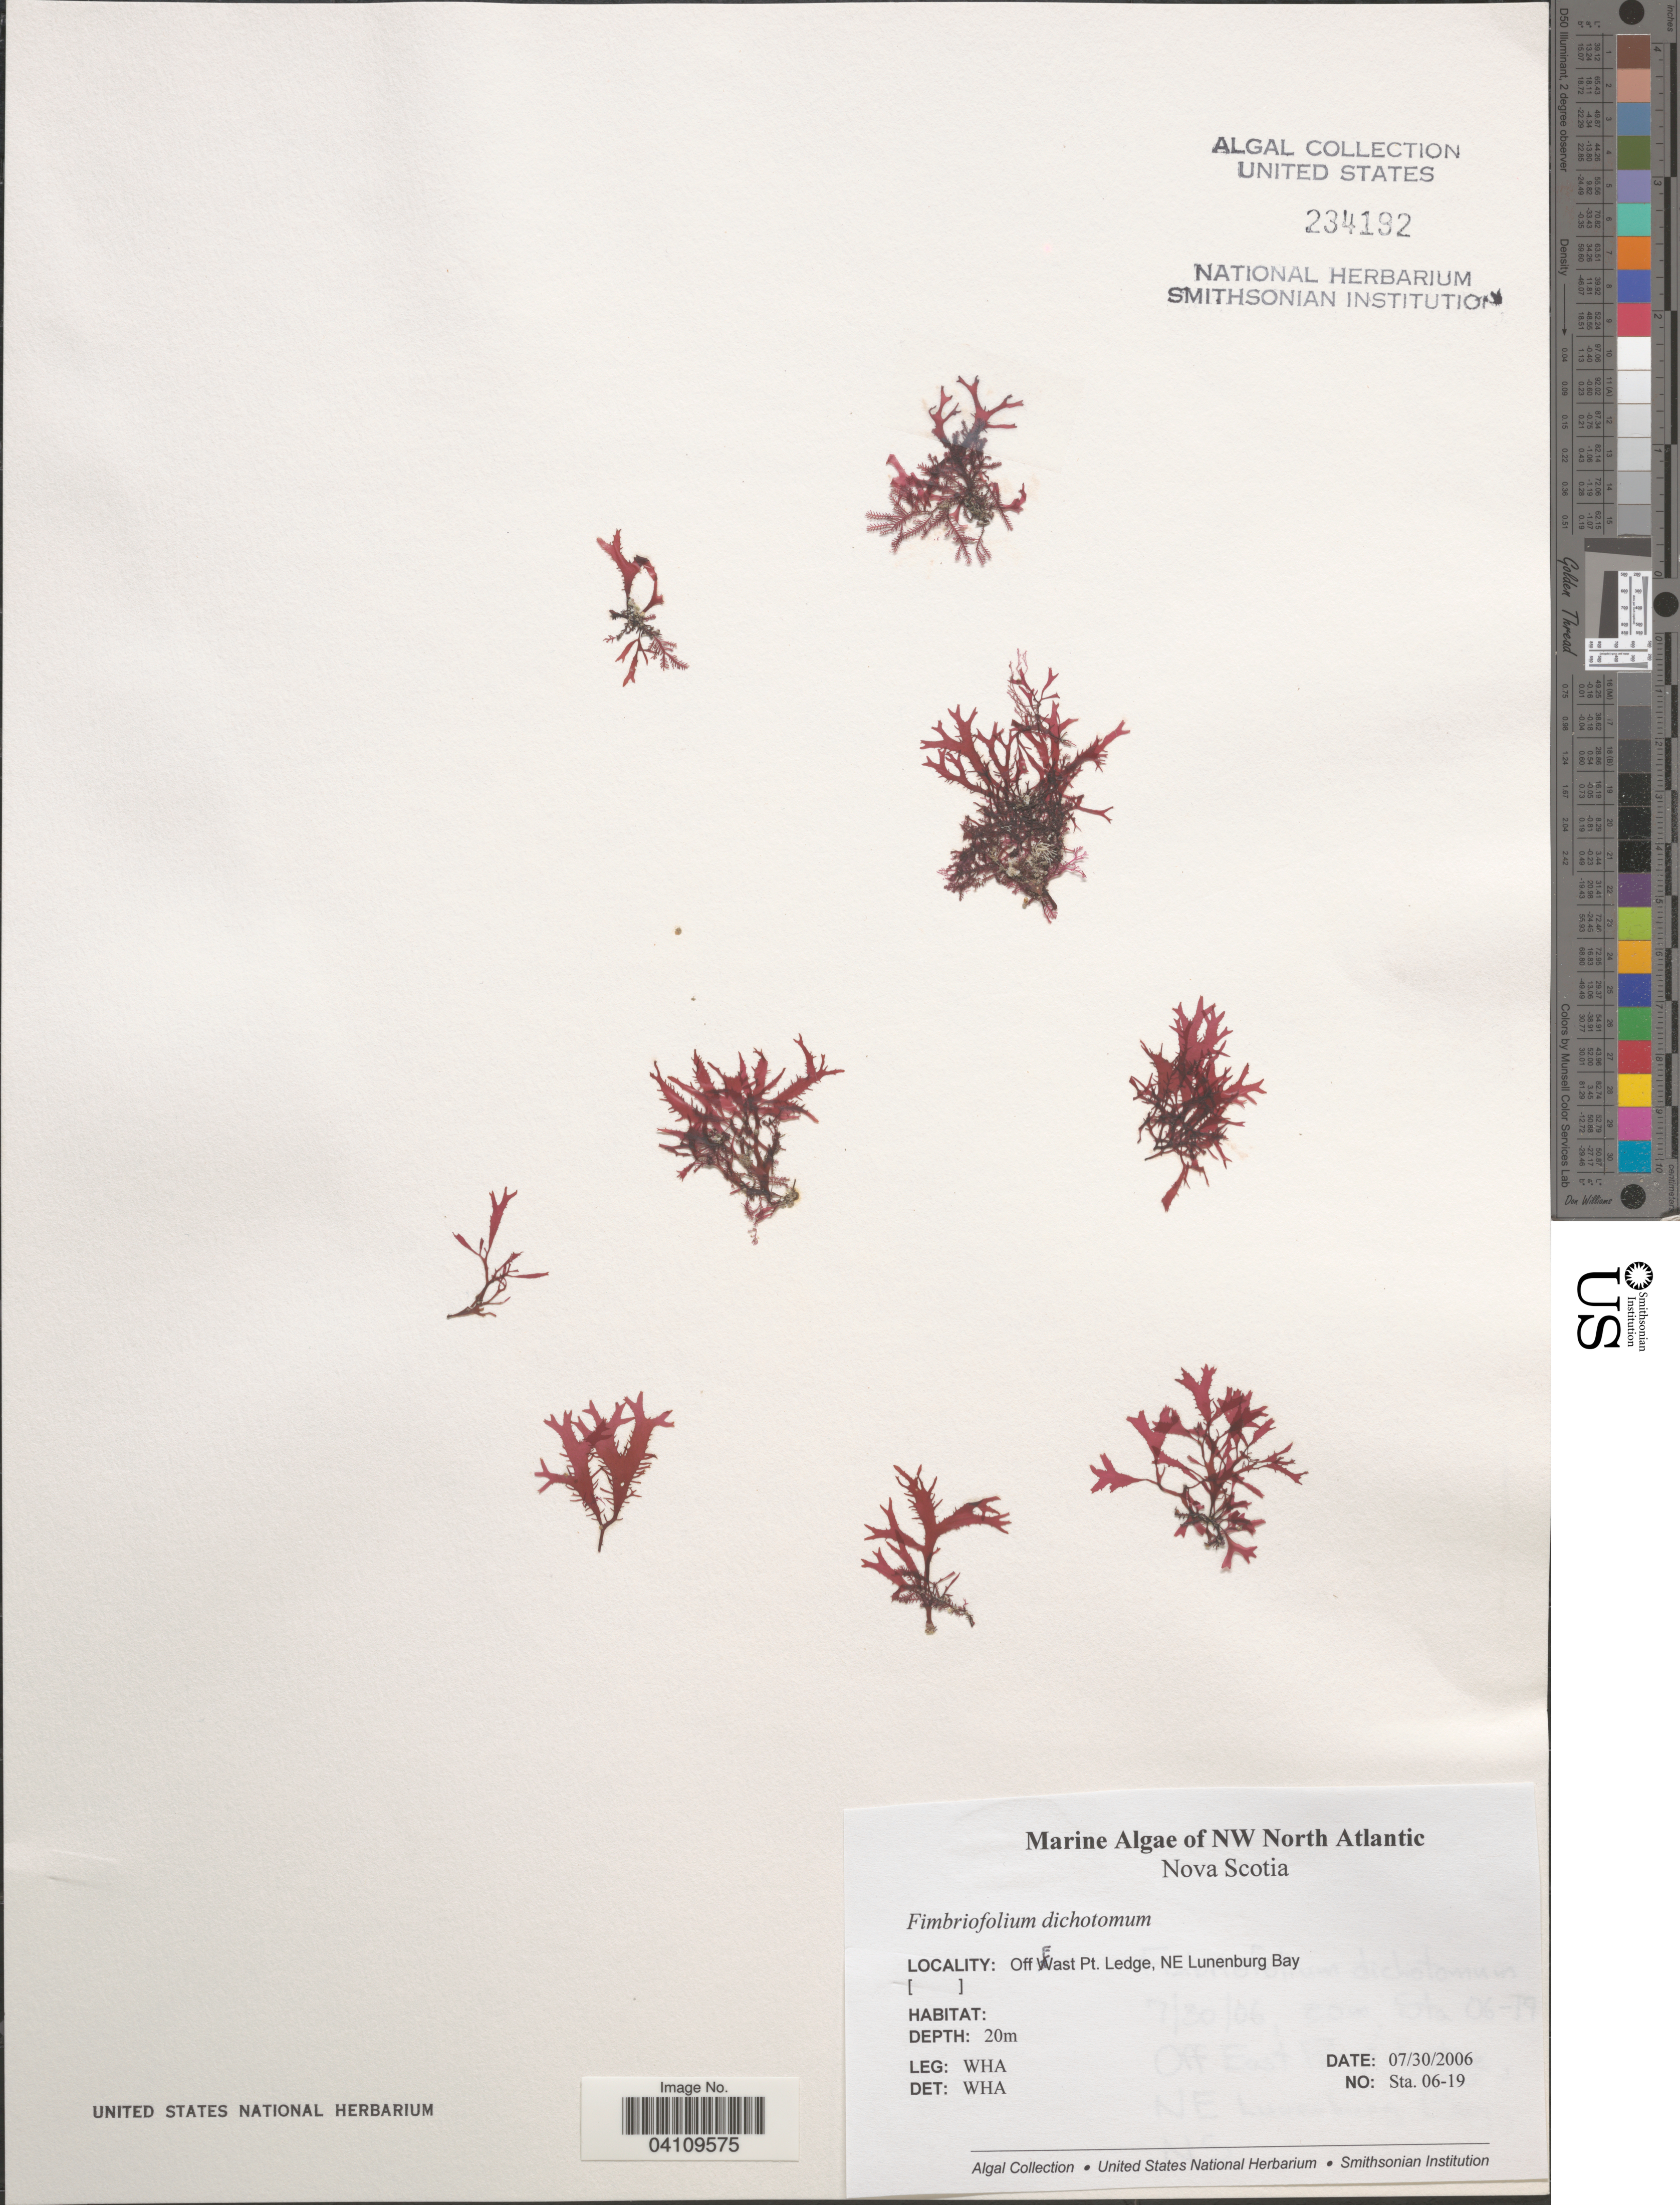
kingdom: Plantae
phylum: Rhodophyta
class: Florideophyceae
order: Gigartinales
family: Cystocloniaceae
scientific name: Fimbriofolium dichotomum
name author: (Lepech.) Hansen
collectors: W. H. Adey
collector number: Sta. 06-19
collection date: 2006-07-30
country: Canada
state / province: Nova Scotia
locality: NW North Atlantic. Off east Pt. Ledge, NE Lunenburg Bay.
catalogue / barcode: US 234192